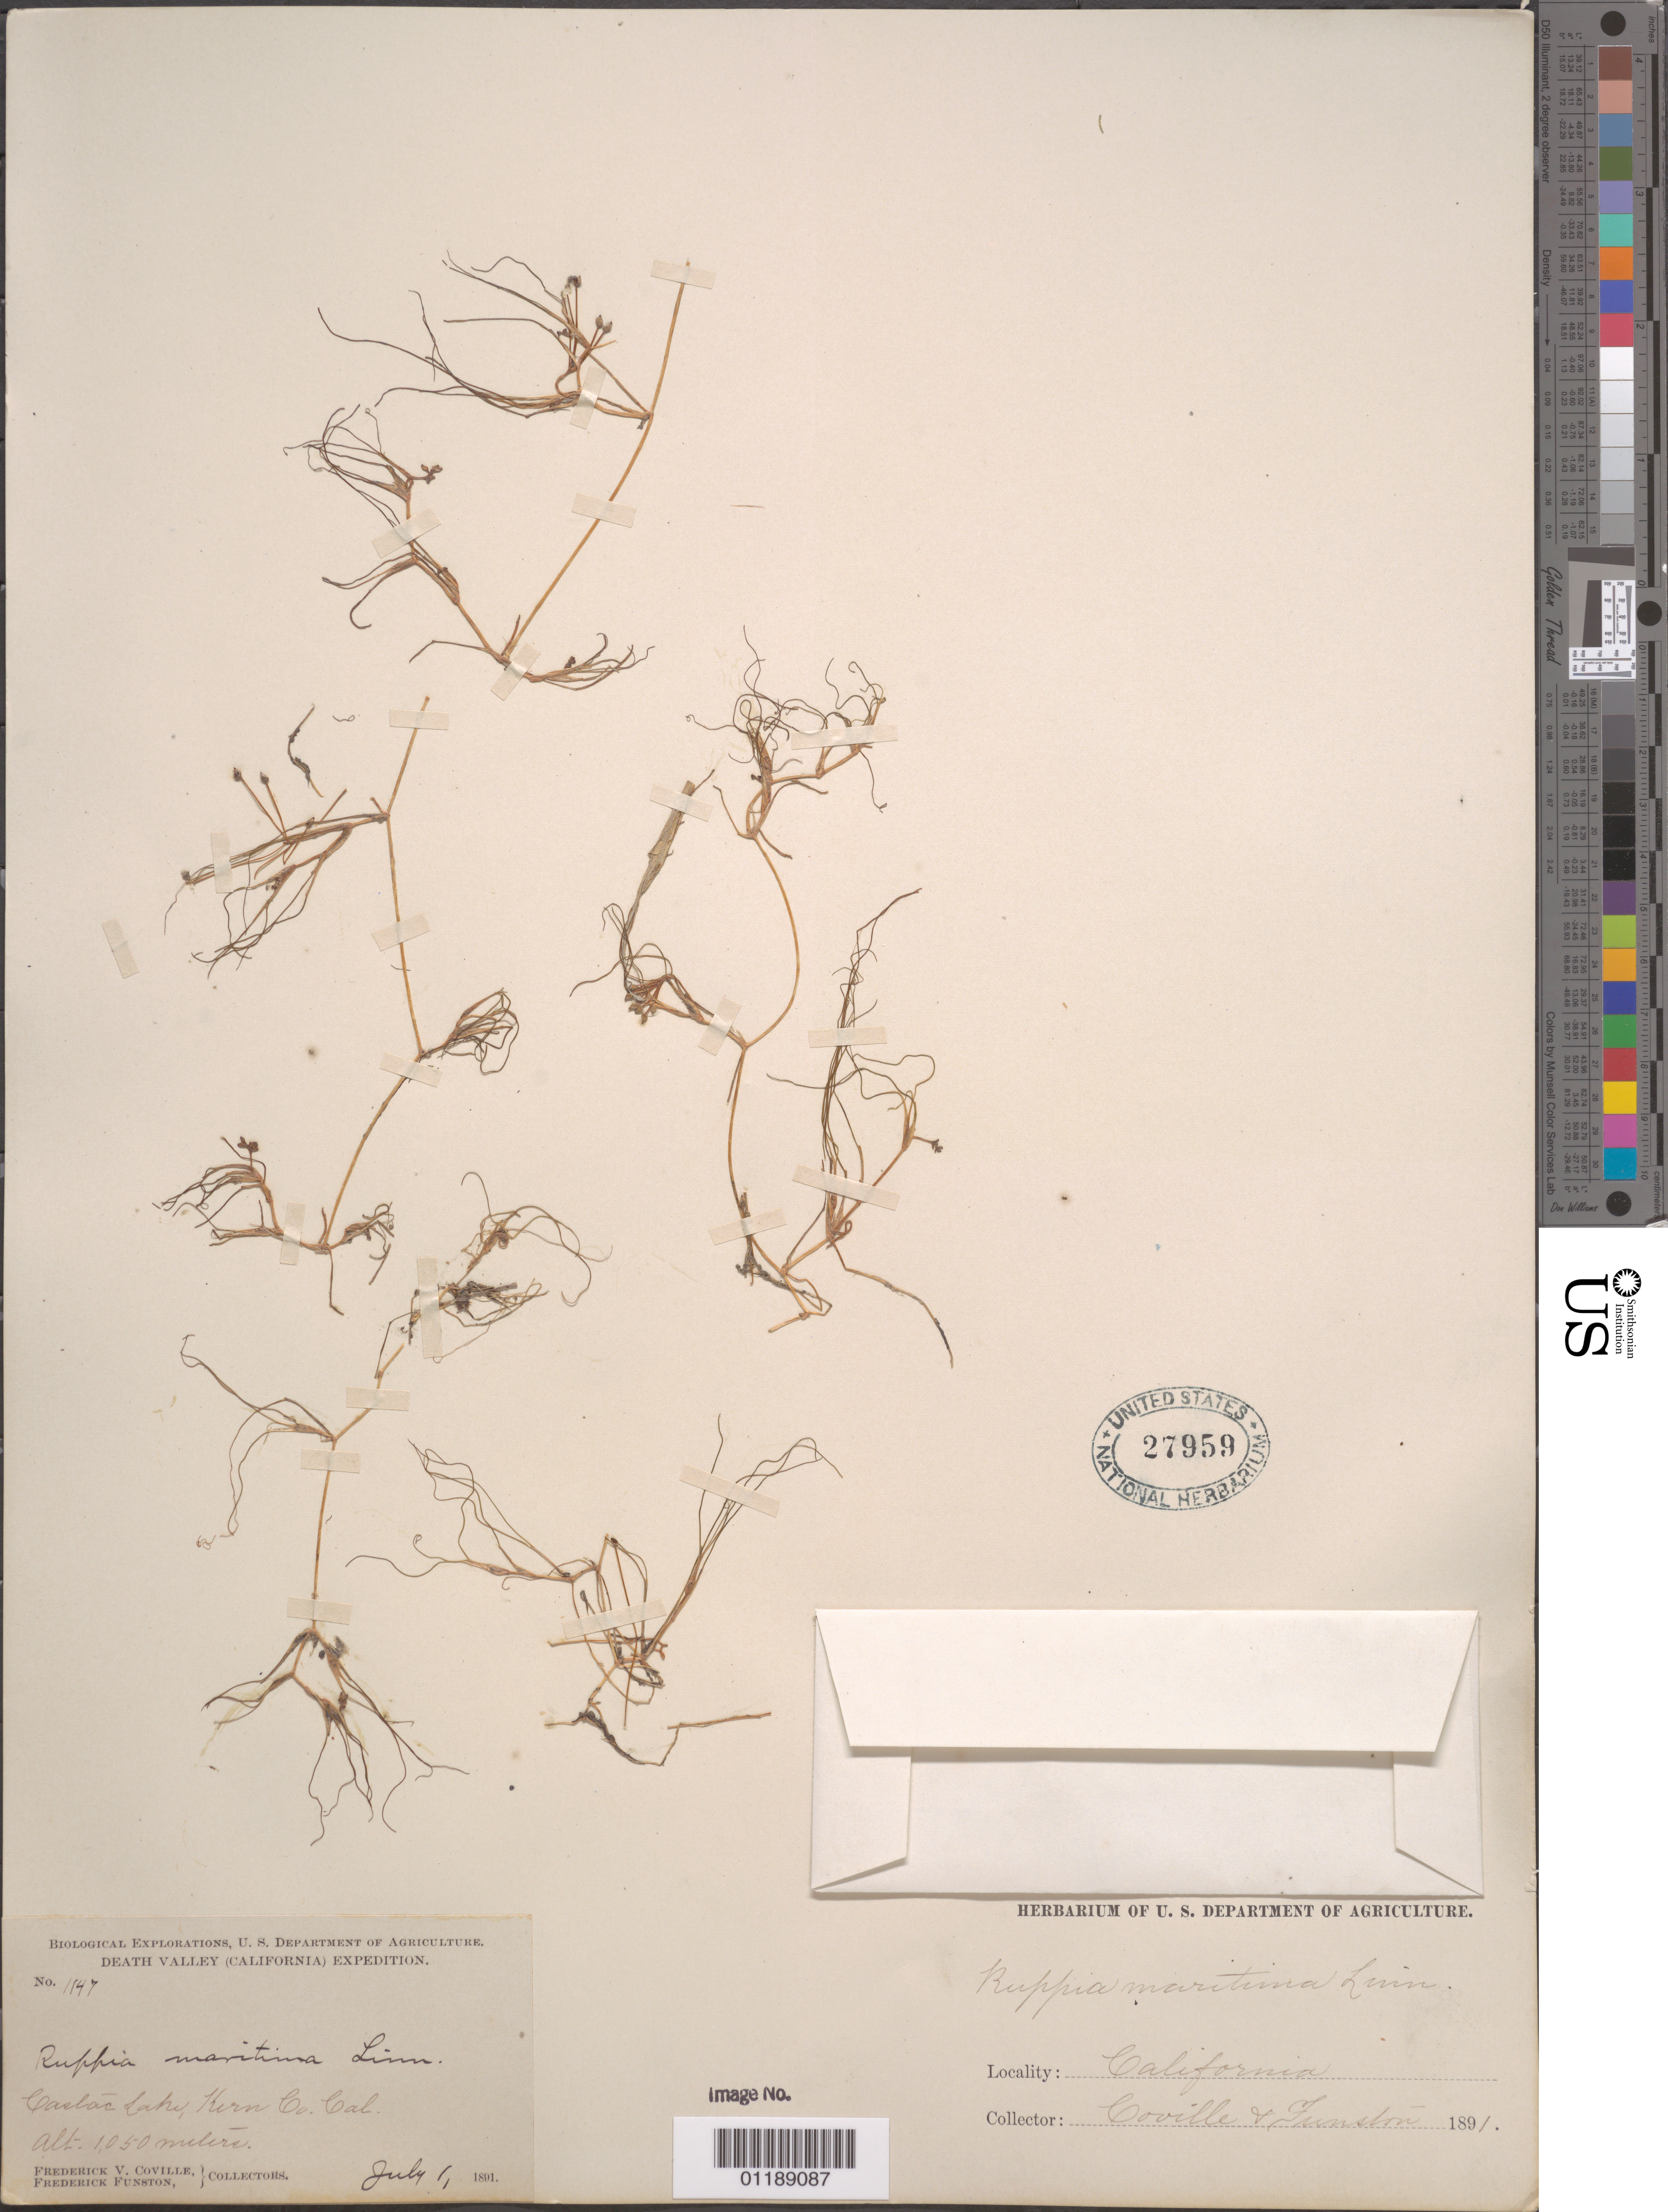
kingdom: Plantae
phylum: Tracheophyta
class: Liliopsida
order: Alismatales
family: Ruppiaceae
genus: Ruppia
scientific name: Ruppia maritima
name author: L.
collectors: F. V. Coville & F. Funston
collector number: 1147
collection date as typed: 01 Jul 1891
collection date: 1891-07-01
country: United States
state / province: California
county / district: Kern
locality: Castac Lake.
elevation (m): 1050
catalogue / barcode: US 27959